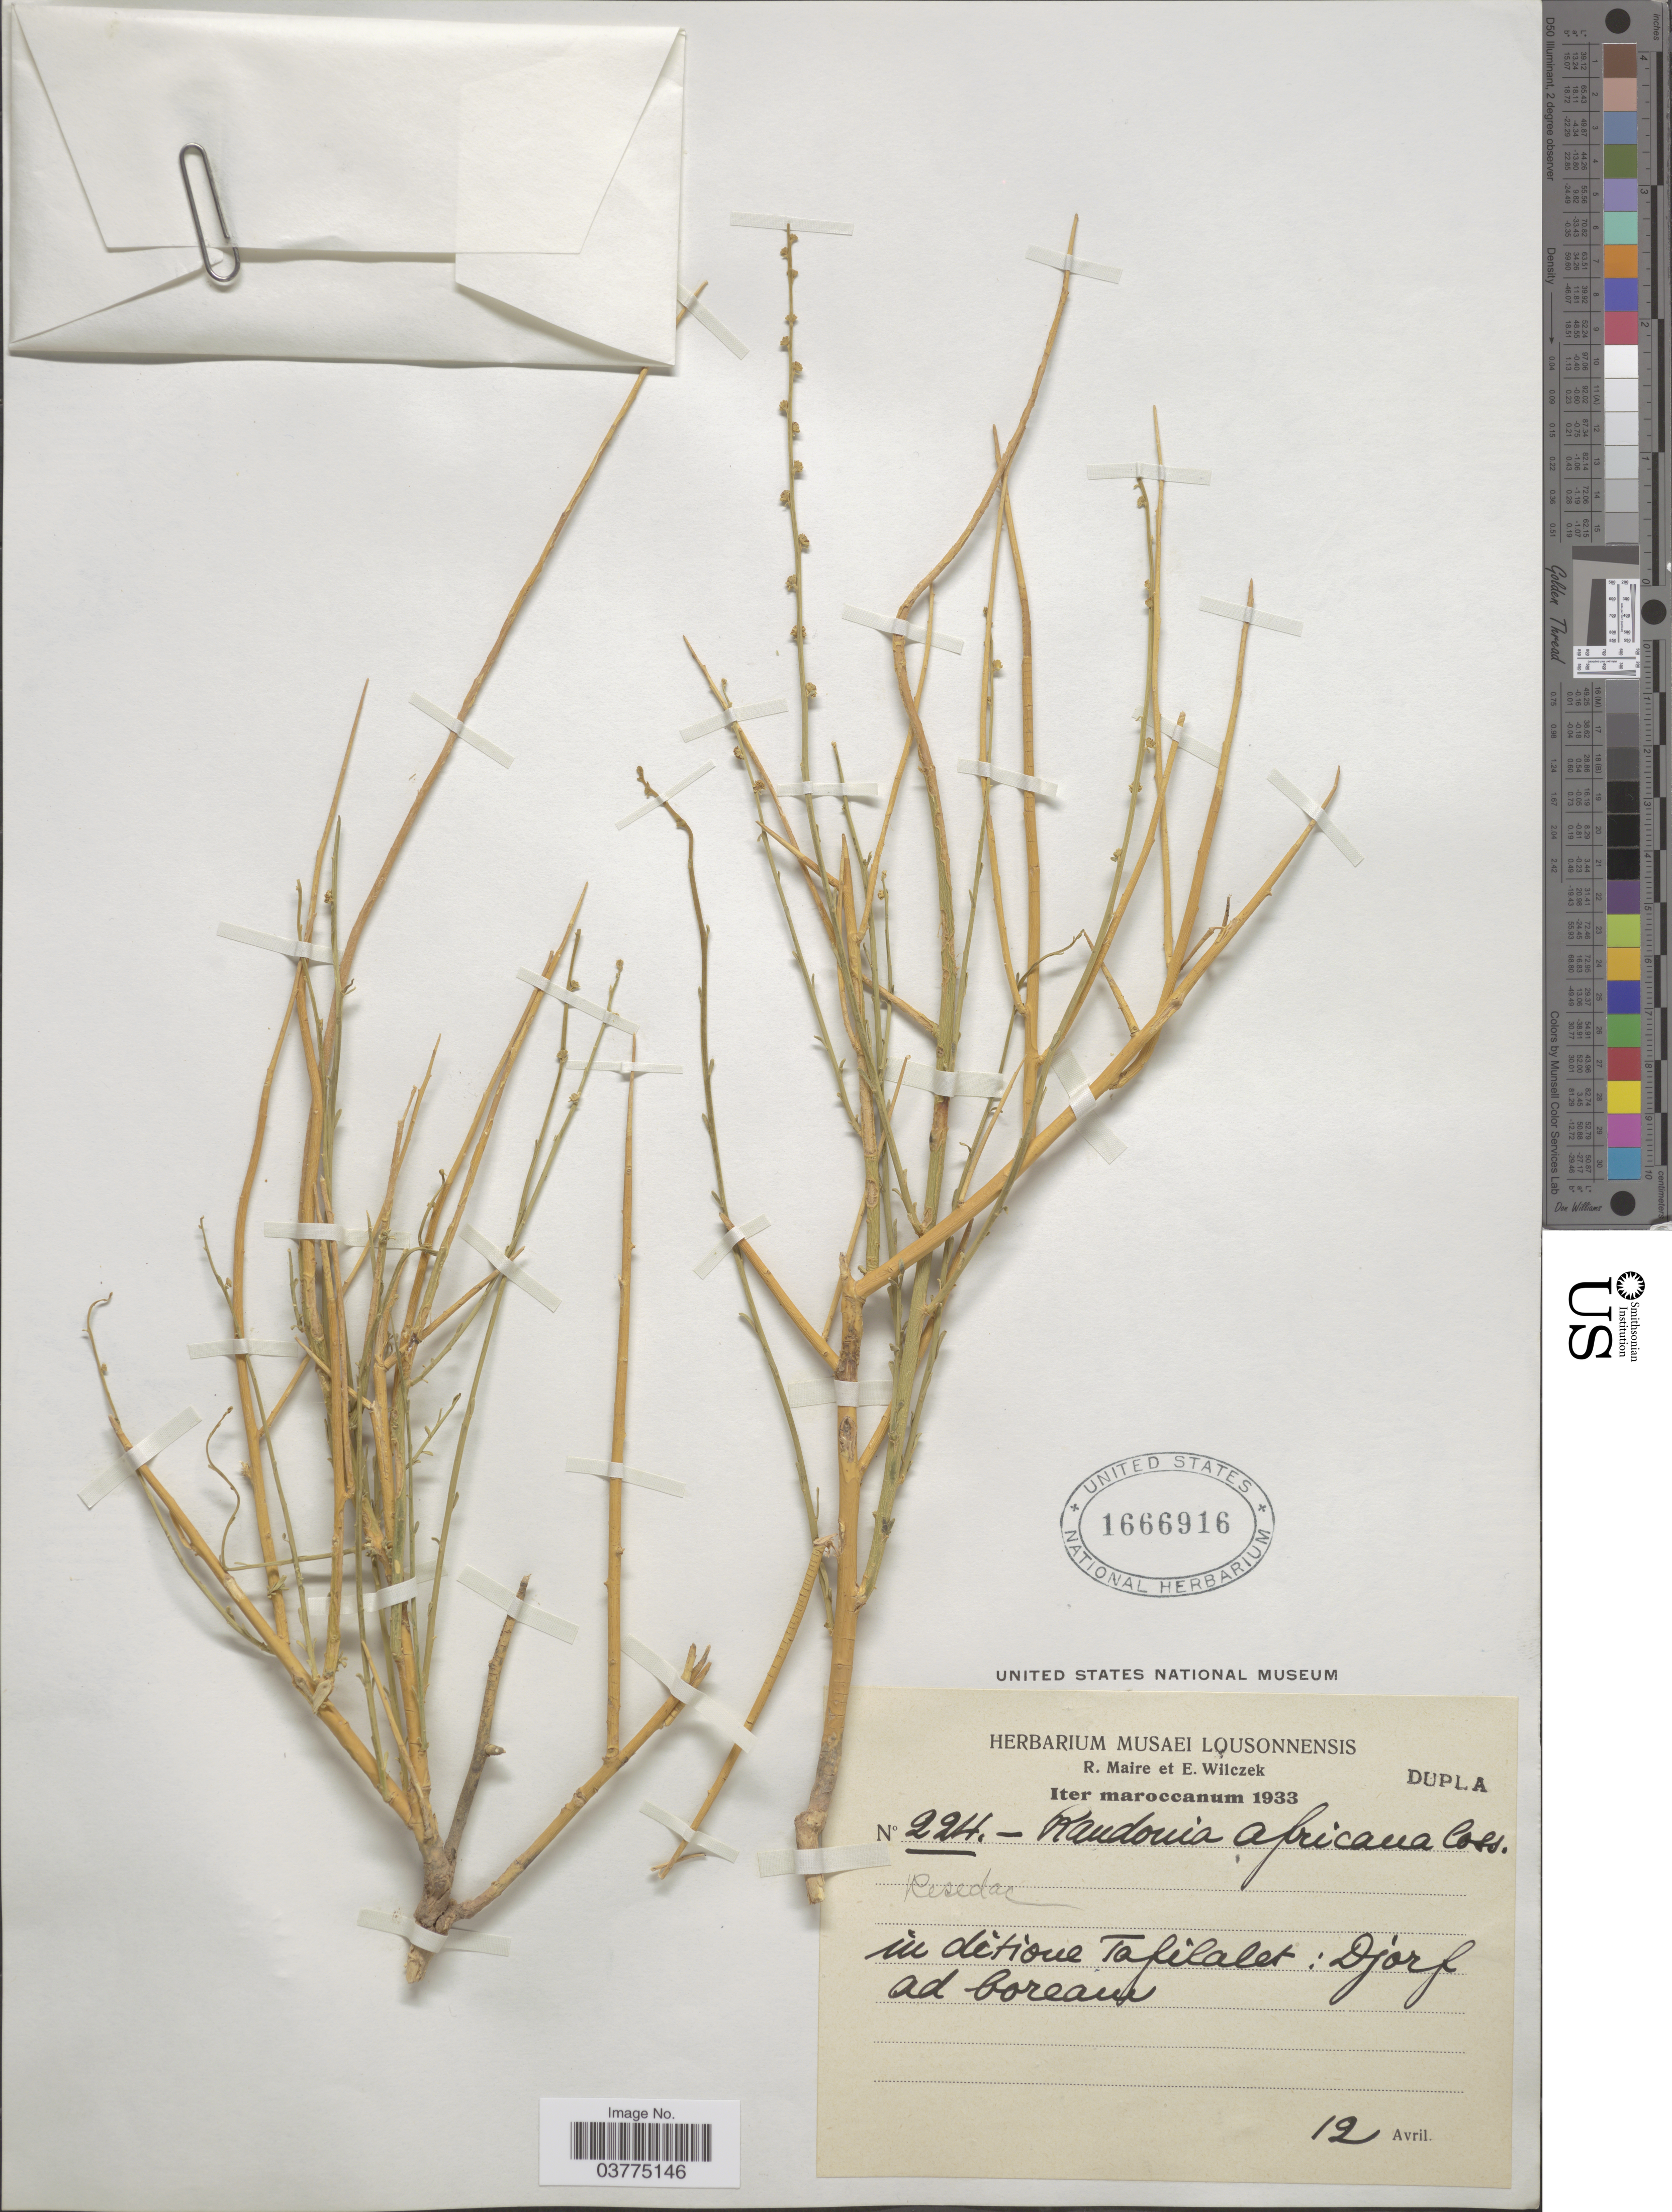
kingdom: Plantae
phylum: Tracheophyta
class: Magnoliopsida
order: Brassicales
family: Resedaceae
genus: Randonia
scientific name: Randonia africana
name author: Coss.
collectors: R. Maire & E. Wilczek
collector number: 224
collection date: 1933-04-12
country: Morocco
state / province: Meknès-Tafilalet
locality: Iter maroccanum. In ditione Tafilalet: Djorf ad boream.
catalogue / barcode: US 1666916